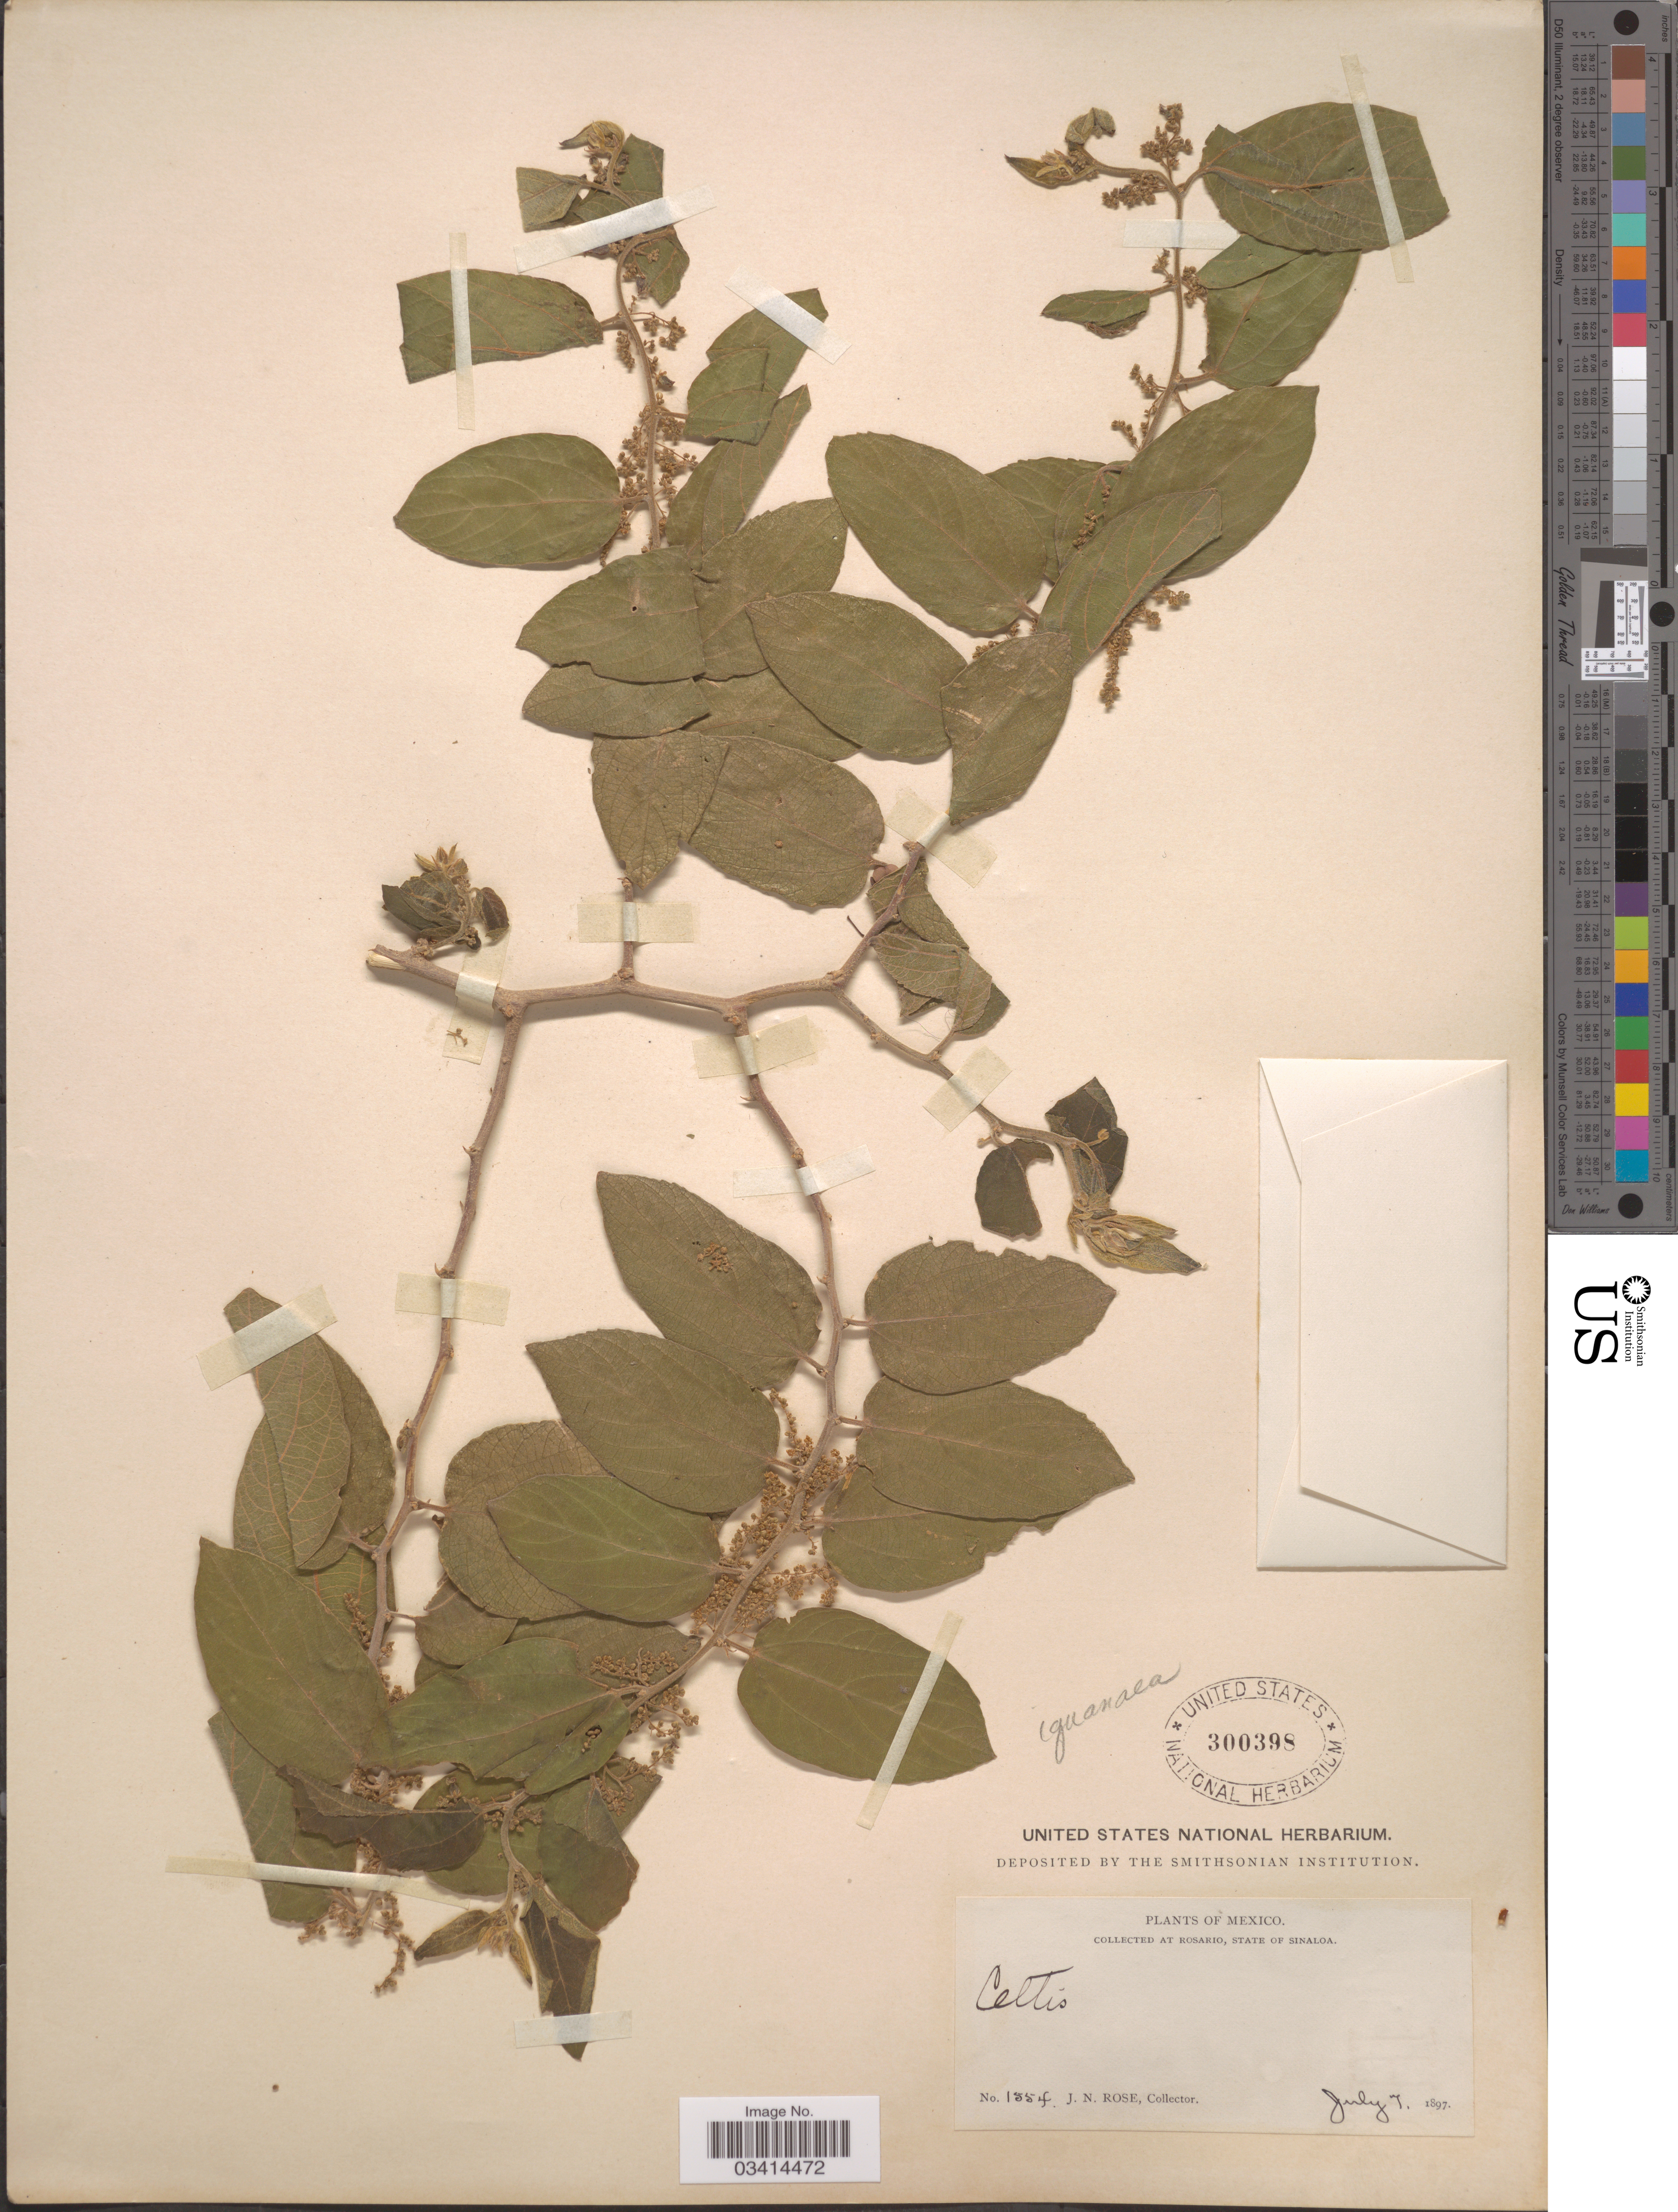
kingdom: Plantae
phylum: Tracheophyta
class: Magnoliopsida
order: Rosales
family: Cannabaceae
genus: Celtis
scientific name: Celtis iguanaea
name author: (Jacq.) Sarg.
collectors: J. N. Rose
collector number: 1554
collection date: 1897-07-07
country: Mexico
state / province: Sinaloa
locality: At Rosario.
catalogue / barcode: US 300398